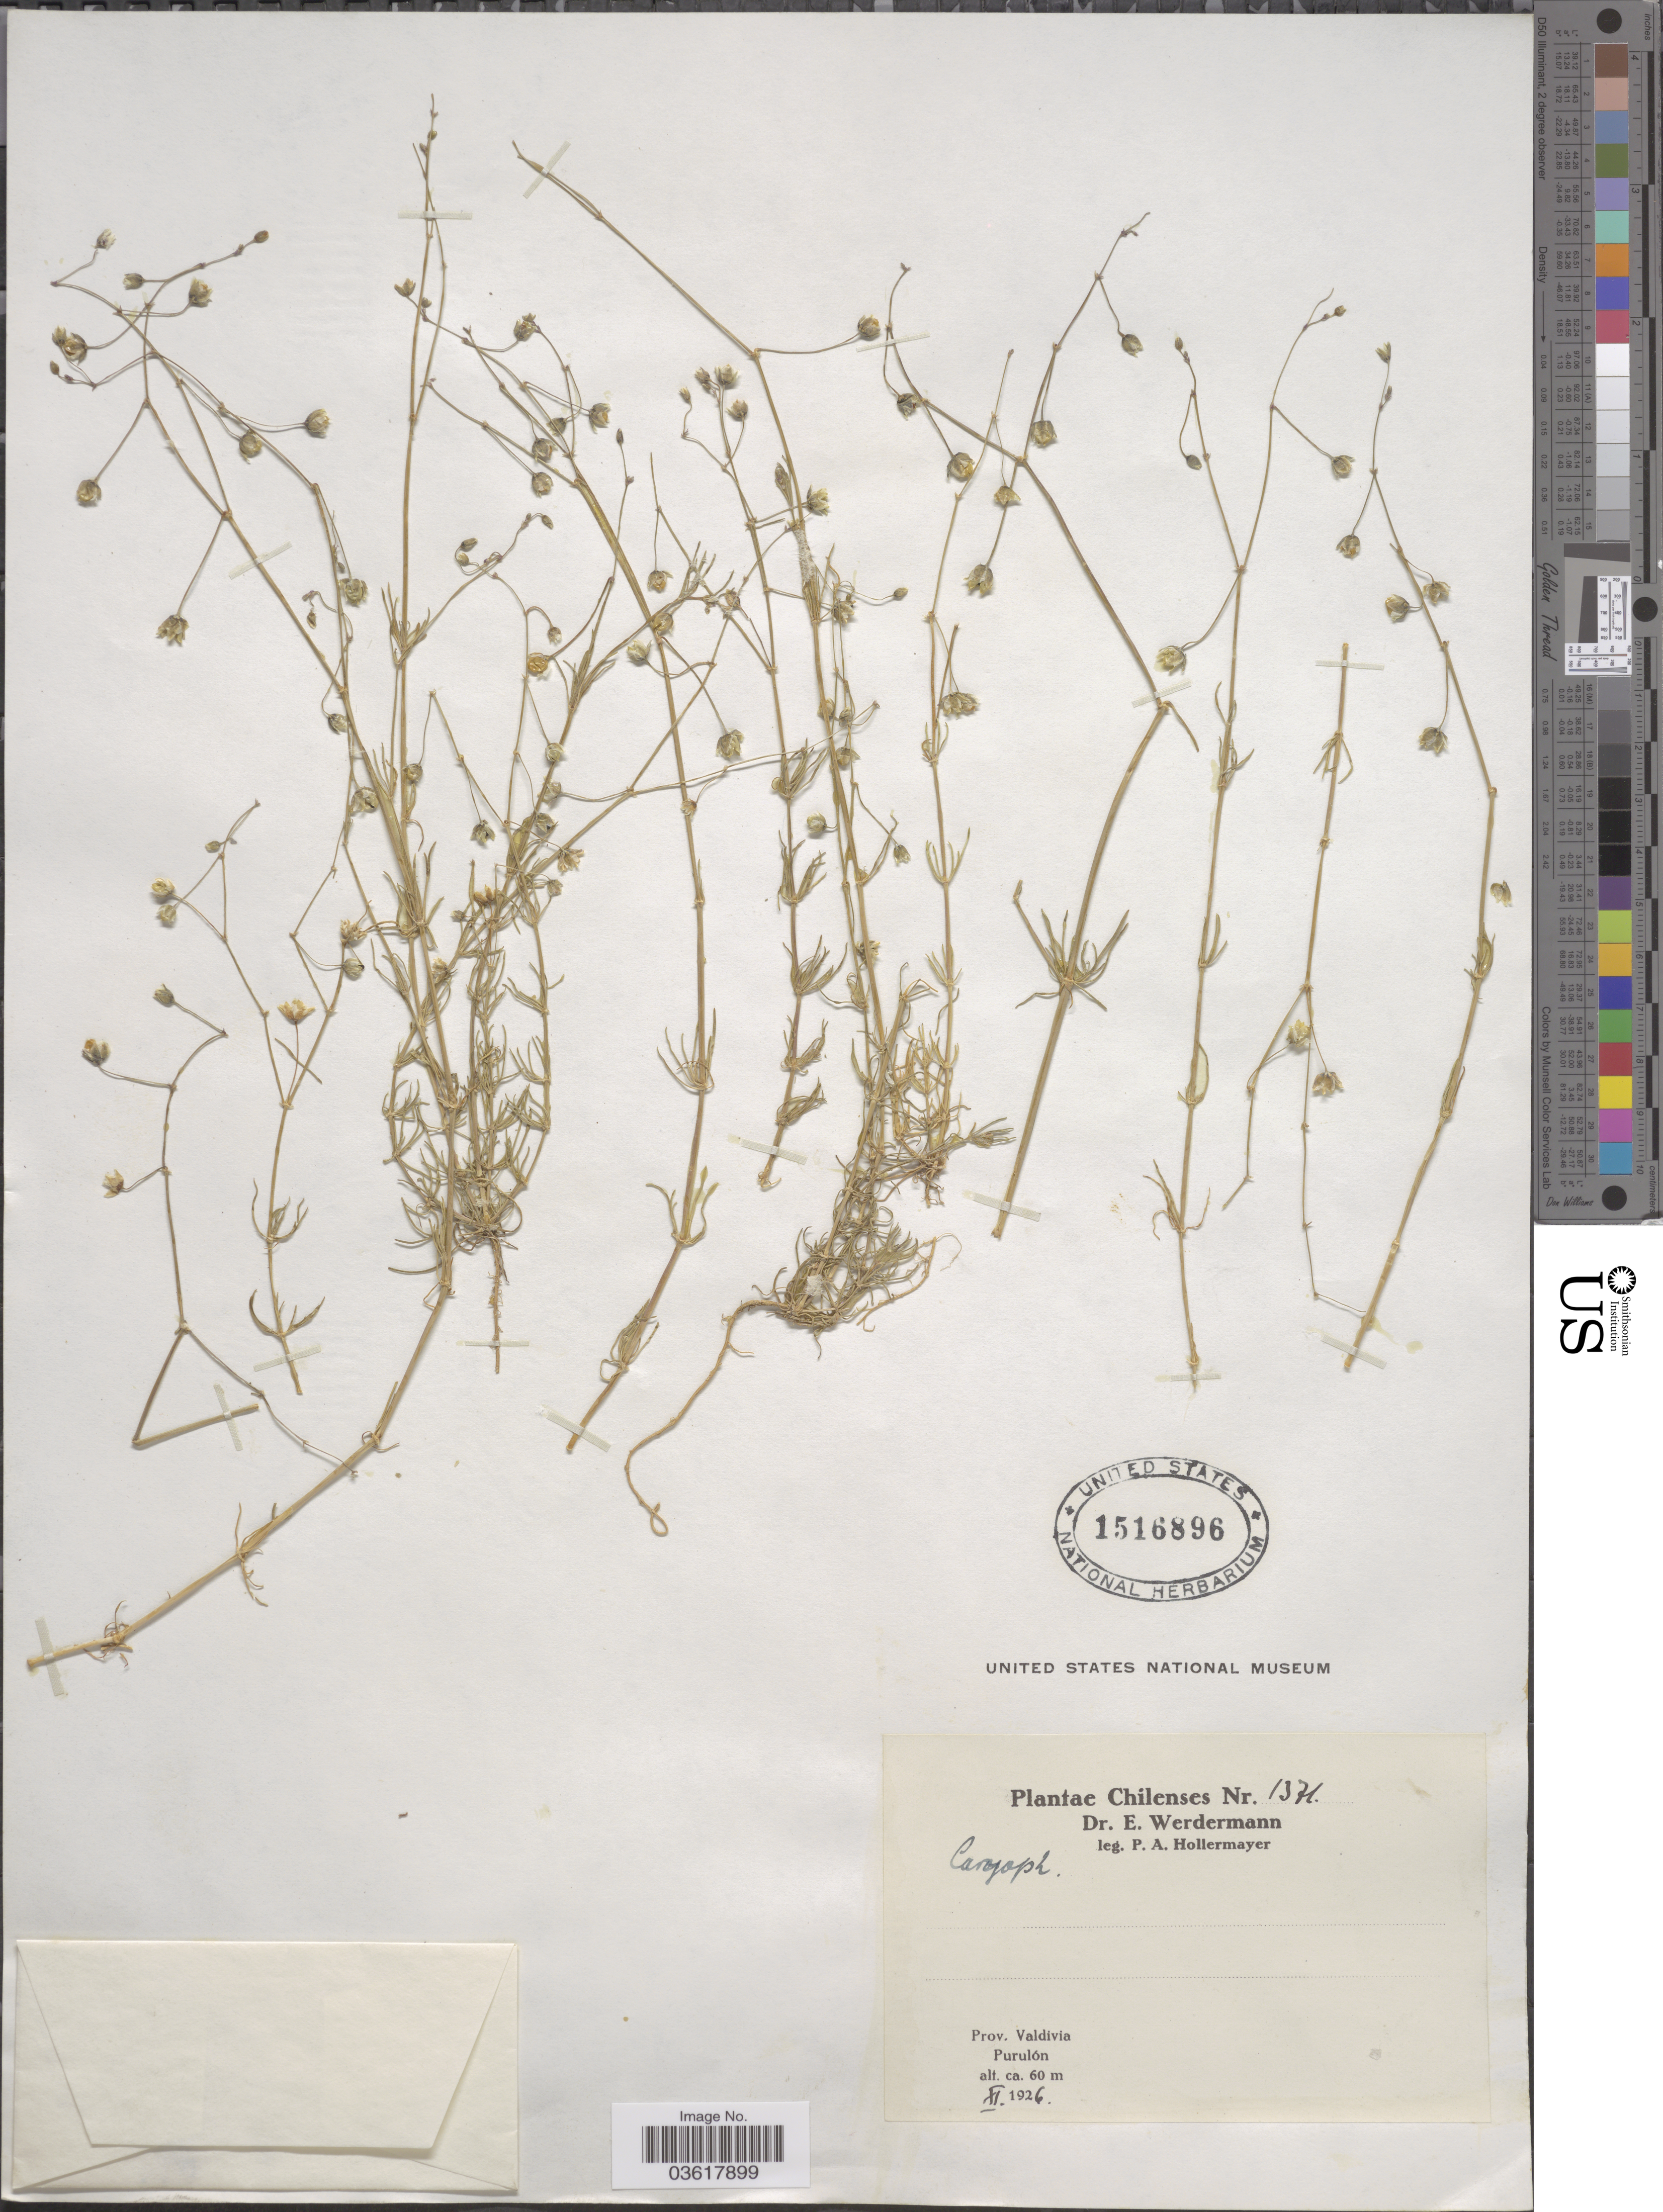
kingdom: Plantae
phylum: Tracheophyta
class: Magnoliopsida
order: Caryophyllales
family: Caryophyllaceae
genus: Spergula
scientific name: Spergula arvensis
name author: L.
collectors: P. Hollermayer & E. Werdermann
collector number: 1371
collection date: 1926-11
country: Chile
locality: Prov. Valdivia. Purulón.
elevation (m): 60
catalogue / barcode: US 1516896